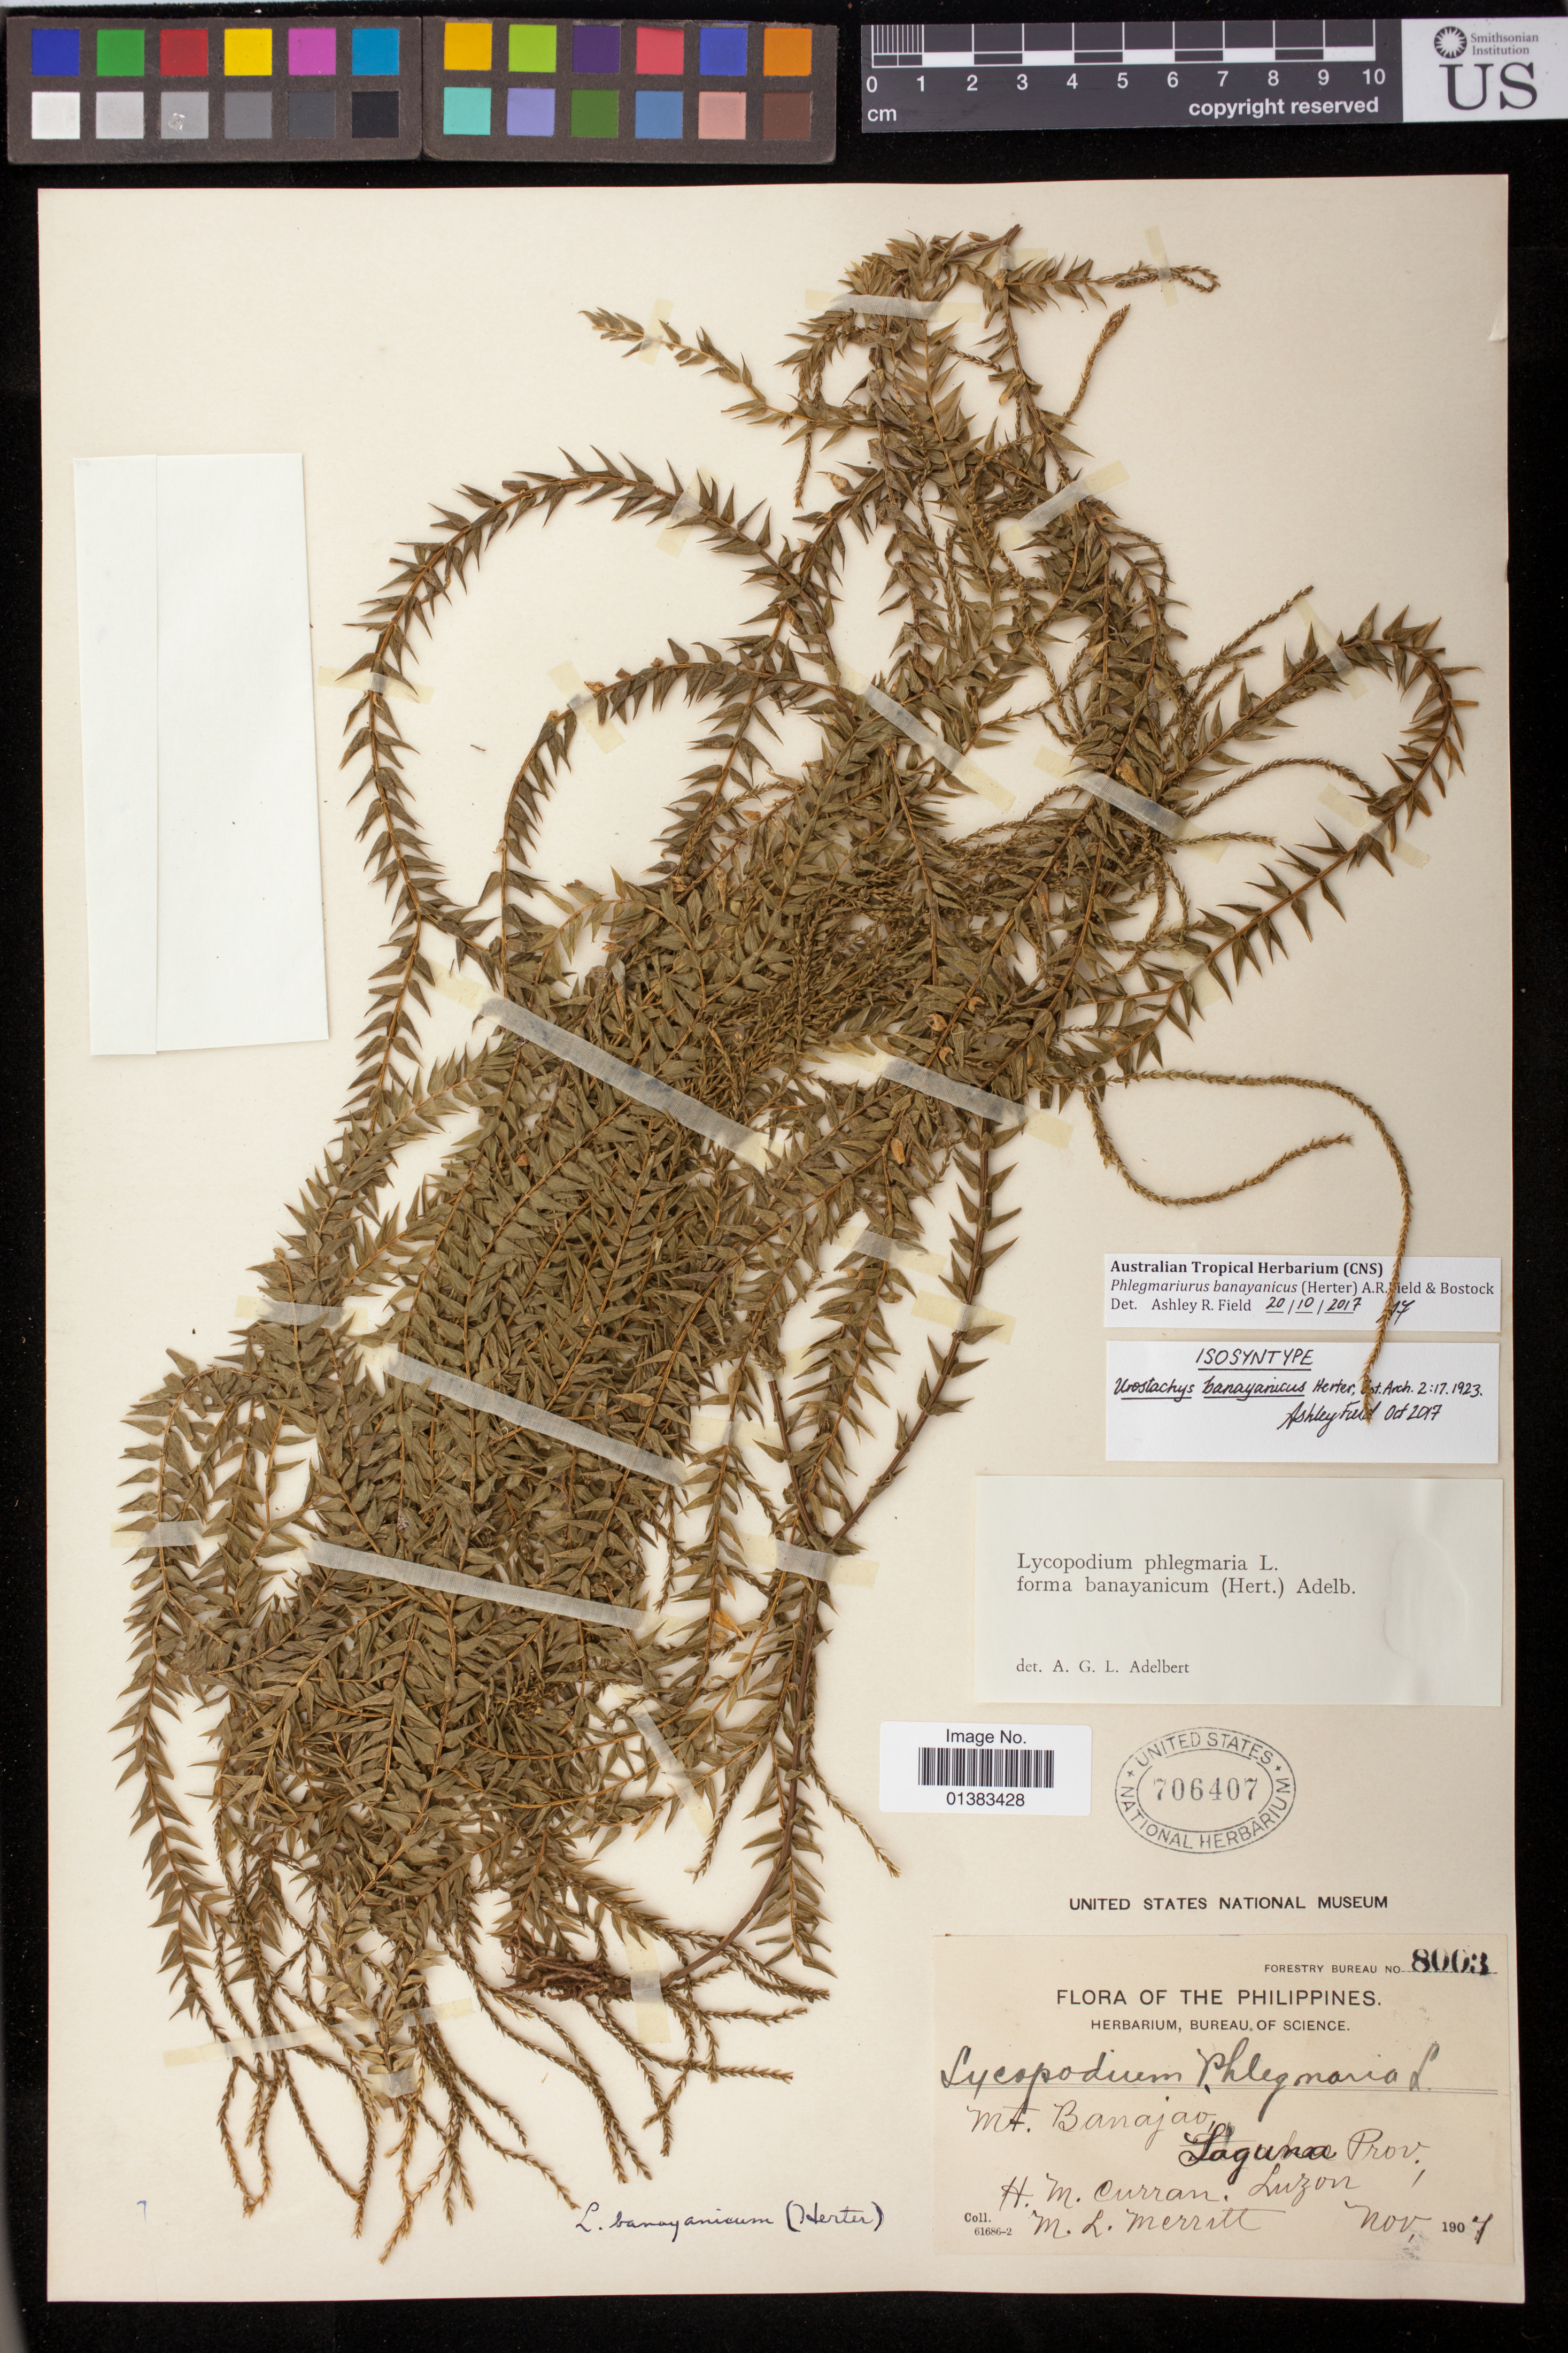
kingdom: Plantae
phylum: Tracheophyta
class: Lycopodiopsida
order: Lycopodiales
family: Lycopodiaceae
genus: Urostachys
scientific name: Urostachys banayanicus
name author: Herter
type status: Isosyntype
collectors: H. M. Curran & M. L. Merritt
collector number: For. Bur. 8003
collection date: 1907-11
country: Philippines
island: Luzon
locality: Mt. Banajao, Laguna Prov., Luzon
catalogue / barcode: US 706407